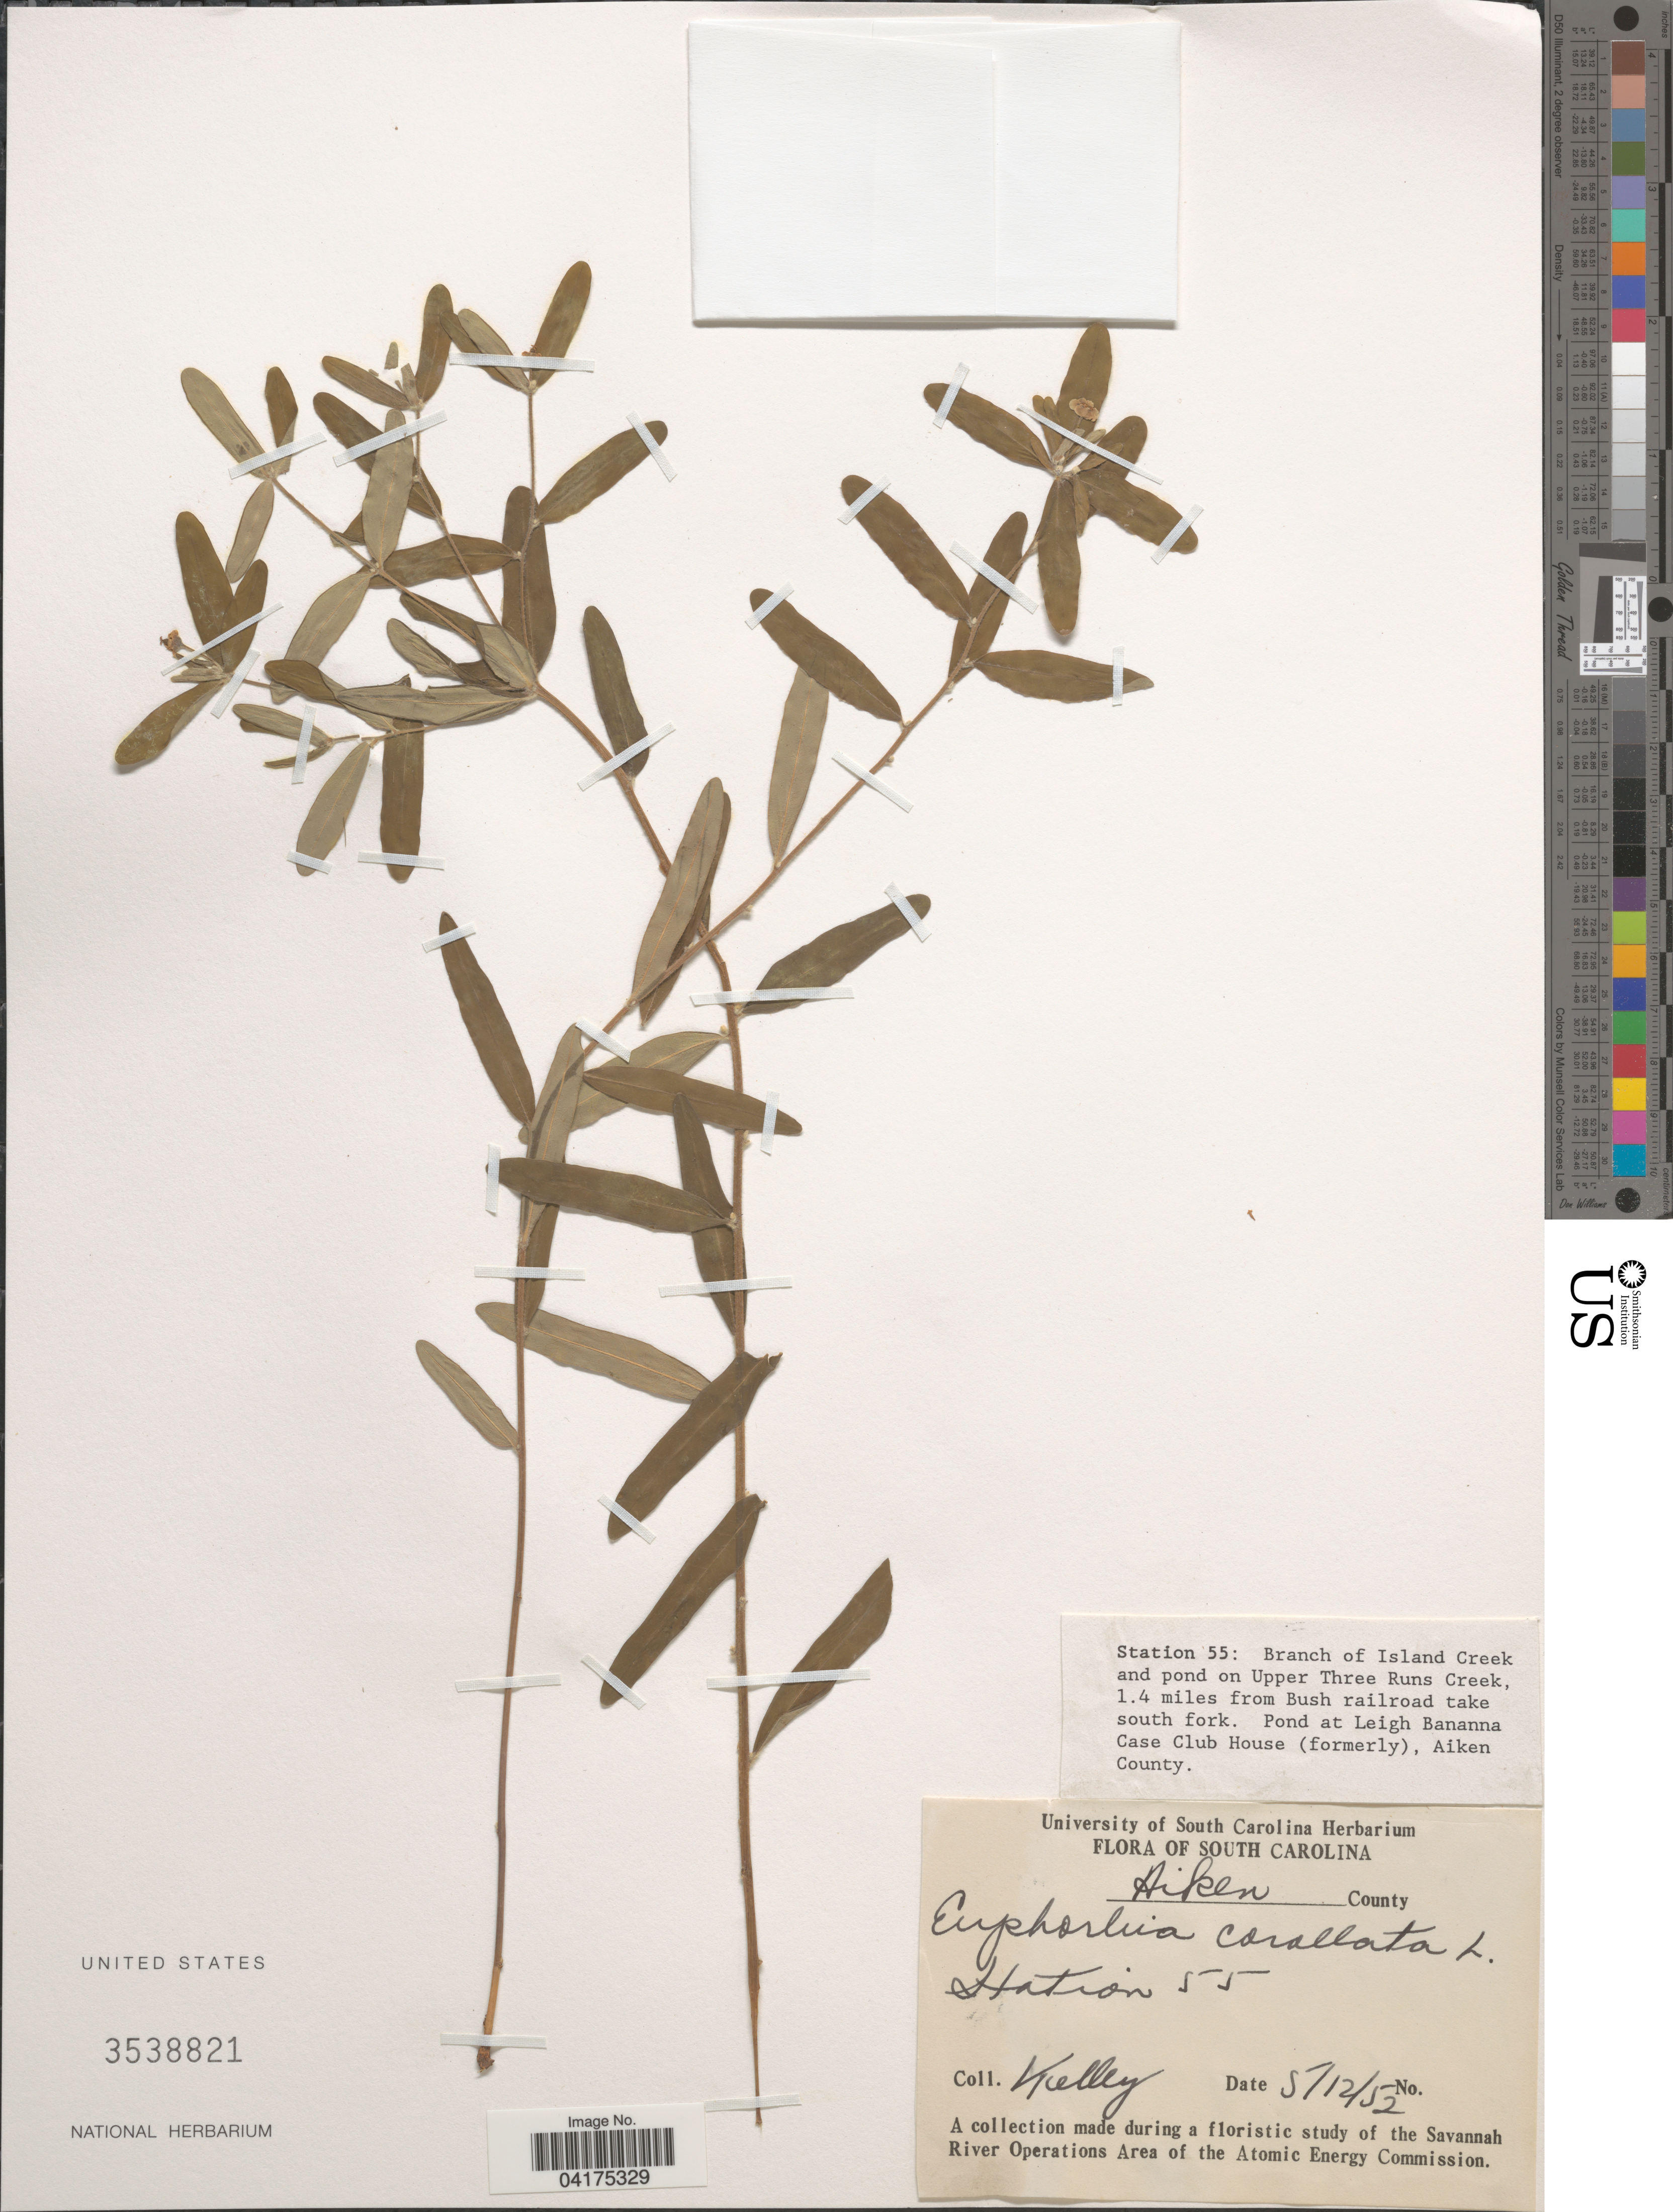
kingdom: Plantae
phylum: Tracheophyta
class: Magnoliopsida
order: Malpighiales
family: Euphorbiaceae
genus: Euphorbia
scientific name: Euphorbia corollata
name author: L.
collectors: Kelley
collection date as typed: Transcribed d/m/y: 5/12/52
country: United States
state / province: South Carolina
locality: Aiken County. Station 55: Branch of Island Creek and pond on Upper Three Runs Creek, 1.4 miles from Bush railroad take south fork. Pond at Leigh Bananna Case Club House (formerly), Aiken County.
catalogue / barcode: US 3538821